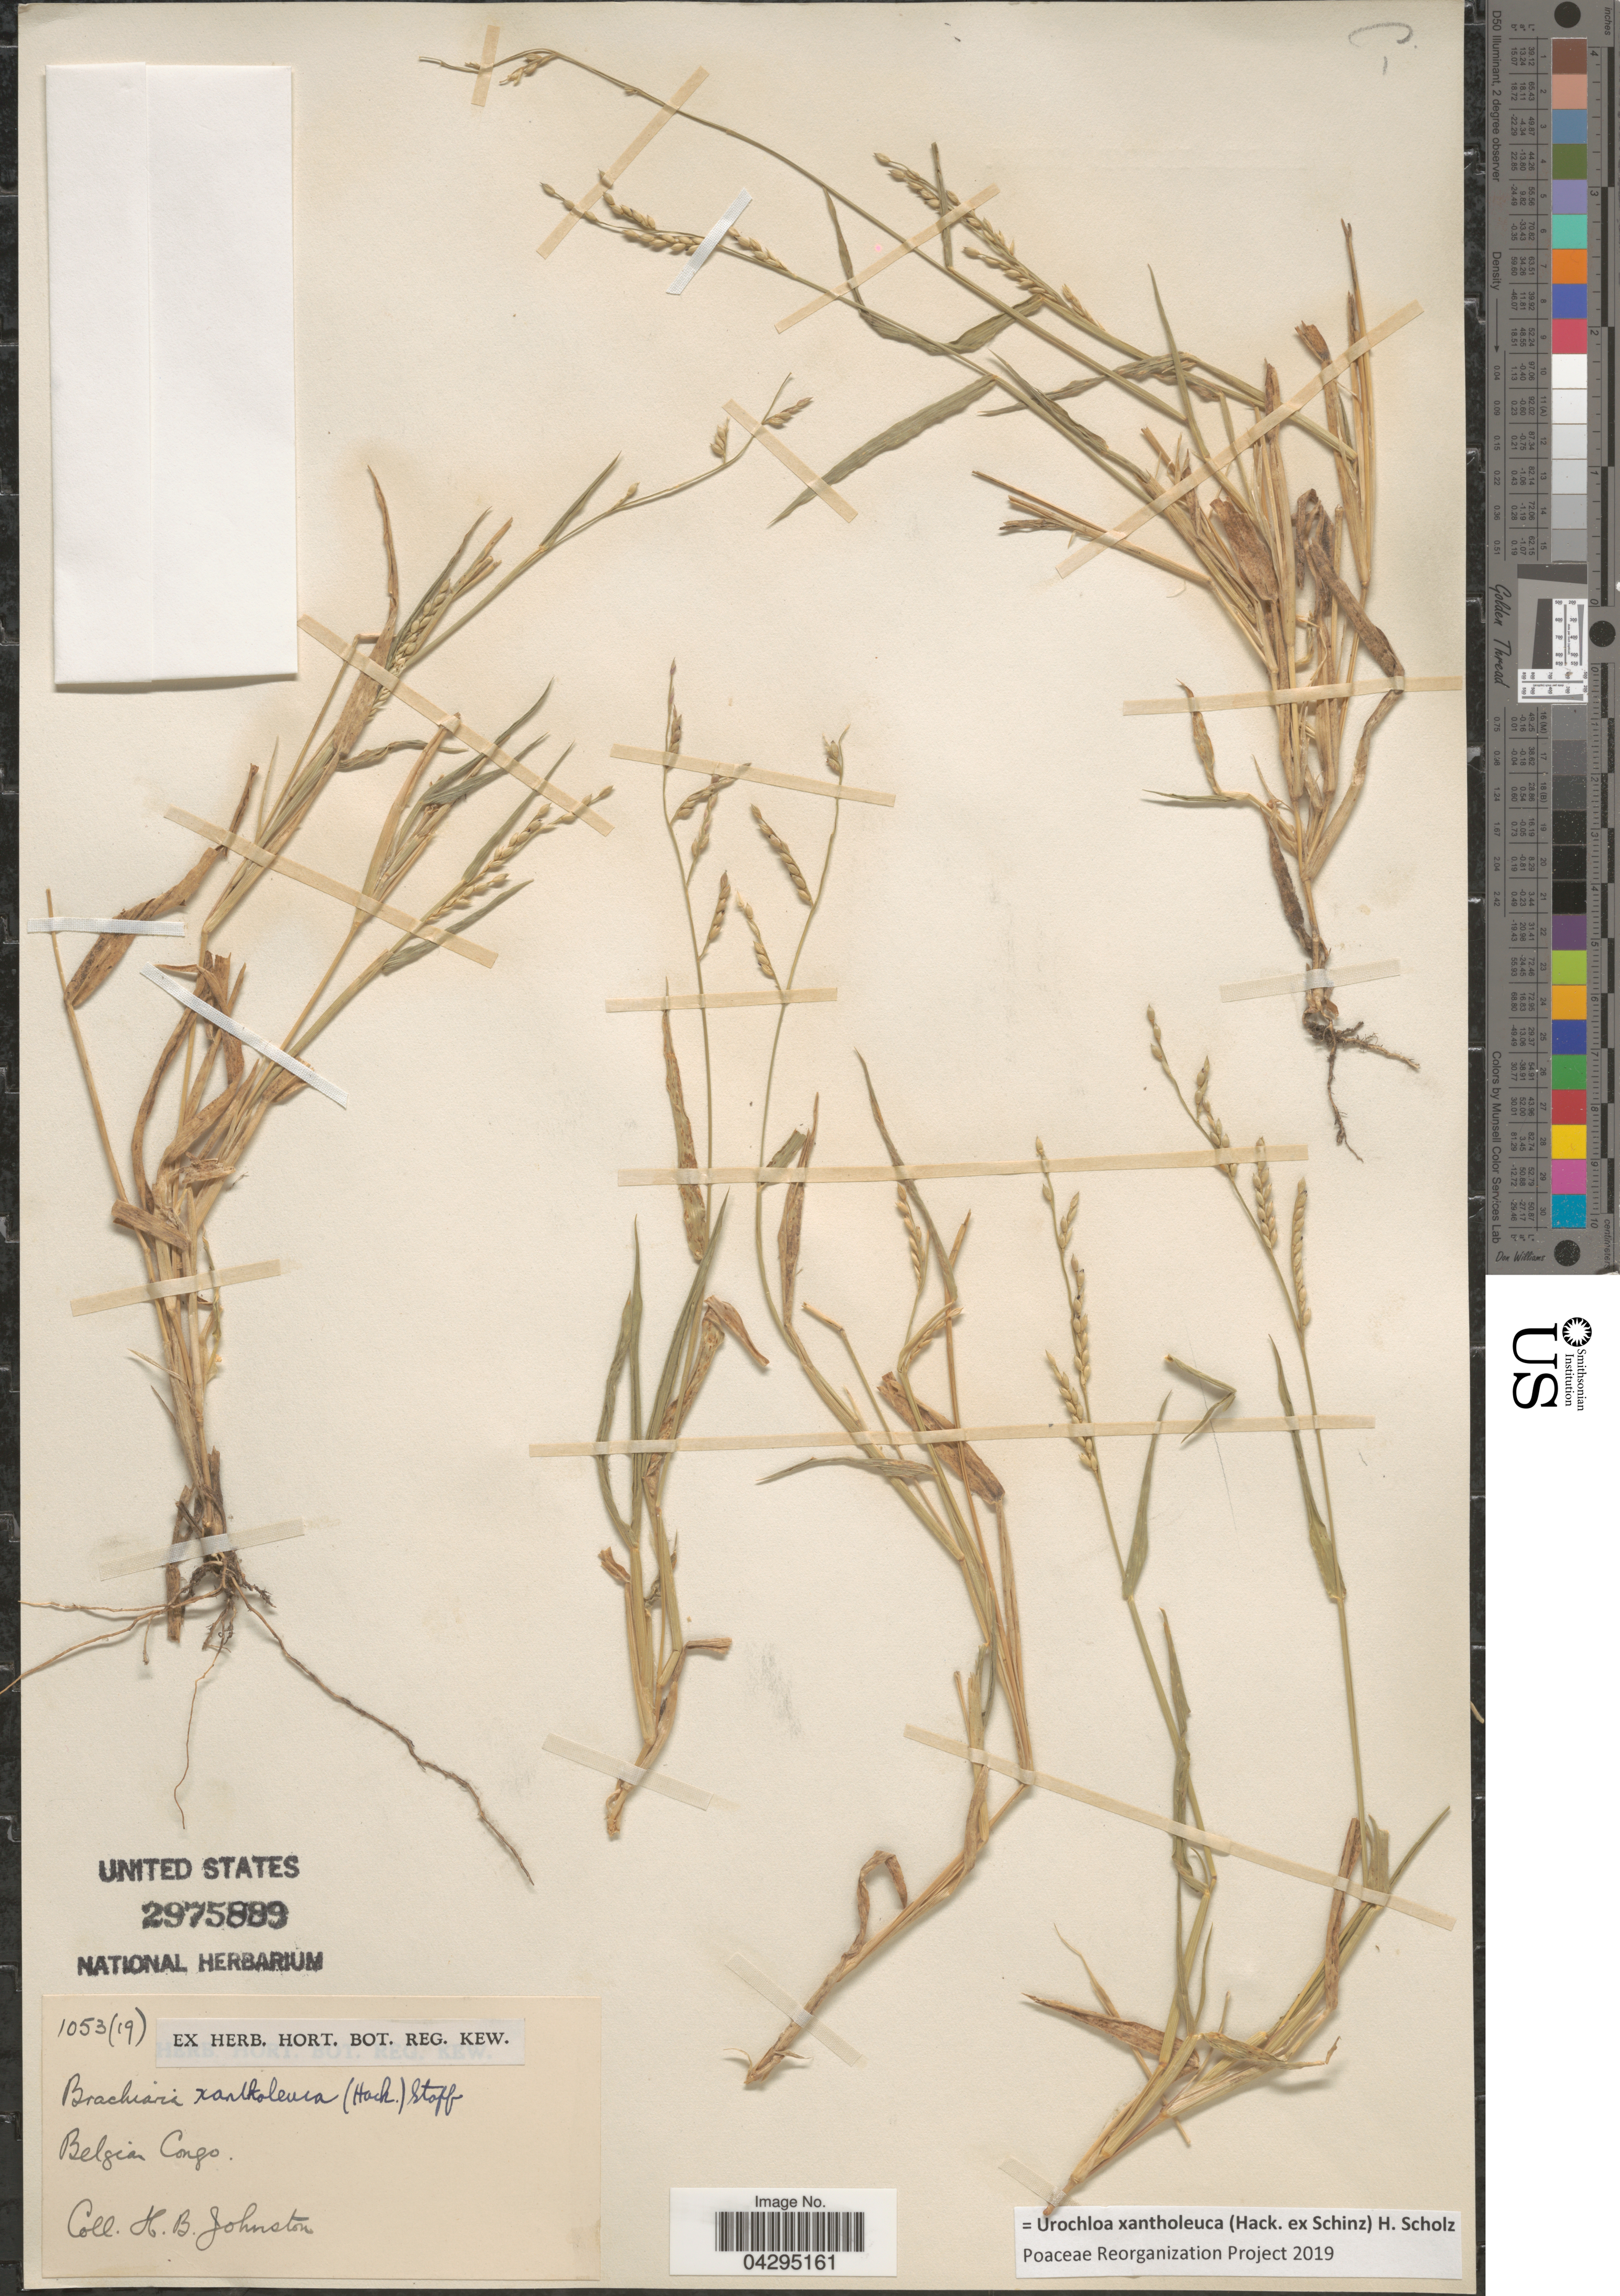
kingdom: Plantae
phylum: Tracheophyta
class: Liliopsida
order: Poales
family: Poaceae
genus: Urochloa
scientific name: Urochloa xantholeuca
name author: (Hack. ex Schinz) H. Scholz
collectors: H. B. Johnston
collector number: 1053(19)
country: Congo, Democratic Republic of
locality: Belgian Congo.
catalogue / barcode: US 2975889